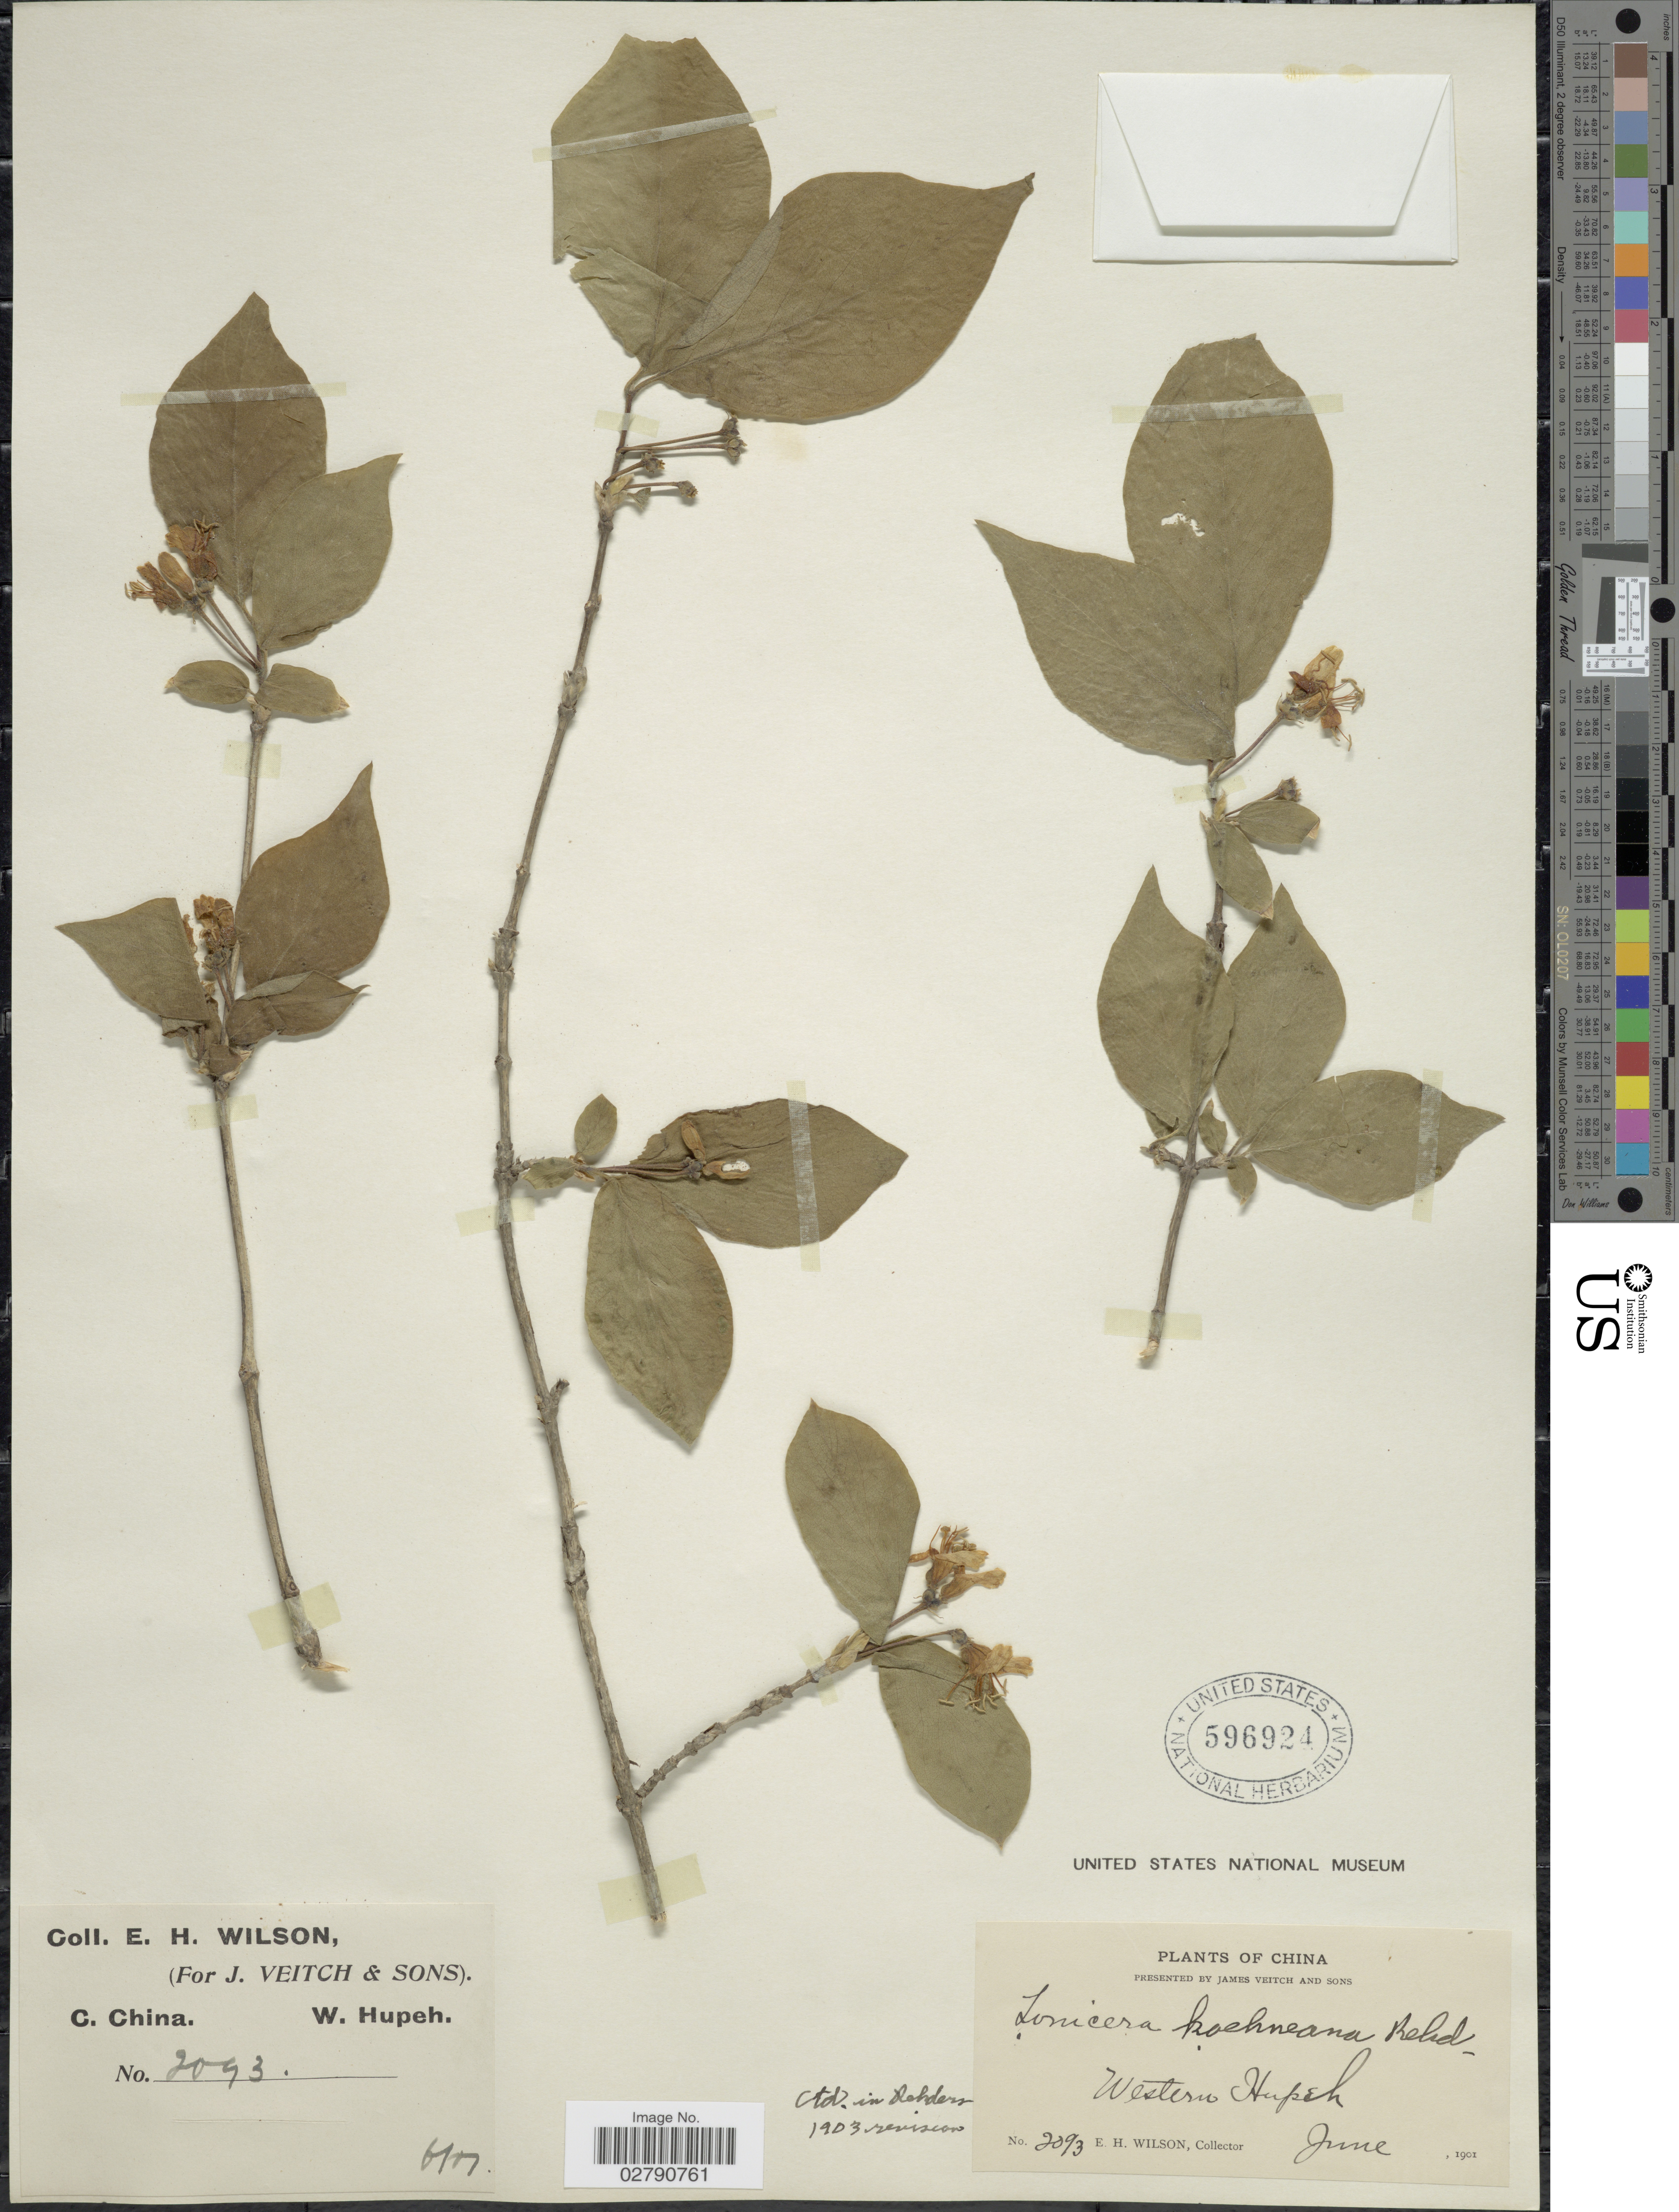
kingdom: Plantae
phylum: Tracheophyta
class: Magnoliopsida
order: Dipsacales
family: Caprifoliaceae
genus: Lonicera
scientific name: Lonicera koehneana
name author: Rehder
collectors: E. Wilson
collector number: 2093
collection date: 1901-06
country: China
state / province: Hubei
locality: C. China, Western Hupeh.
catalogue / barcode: US 596924